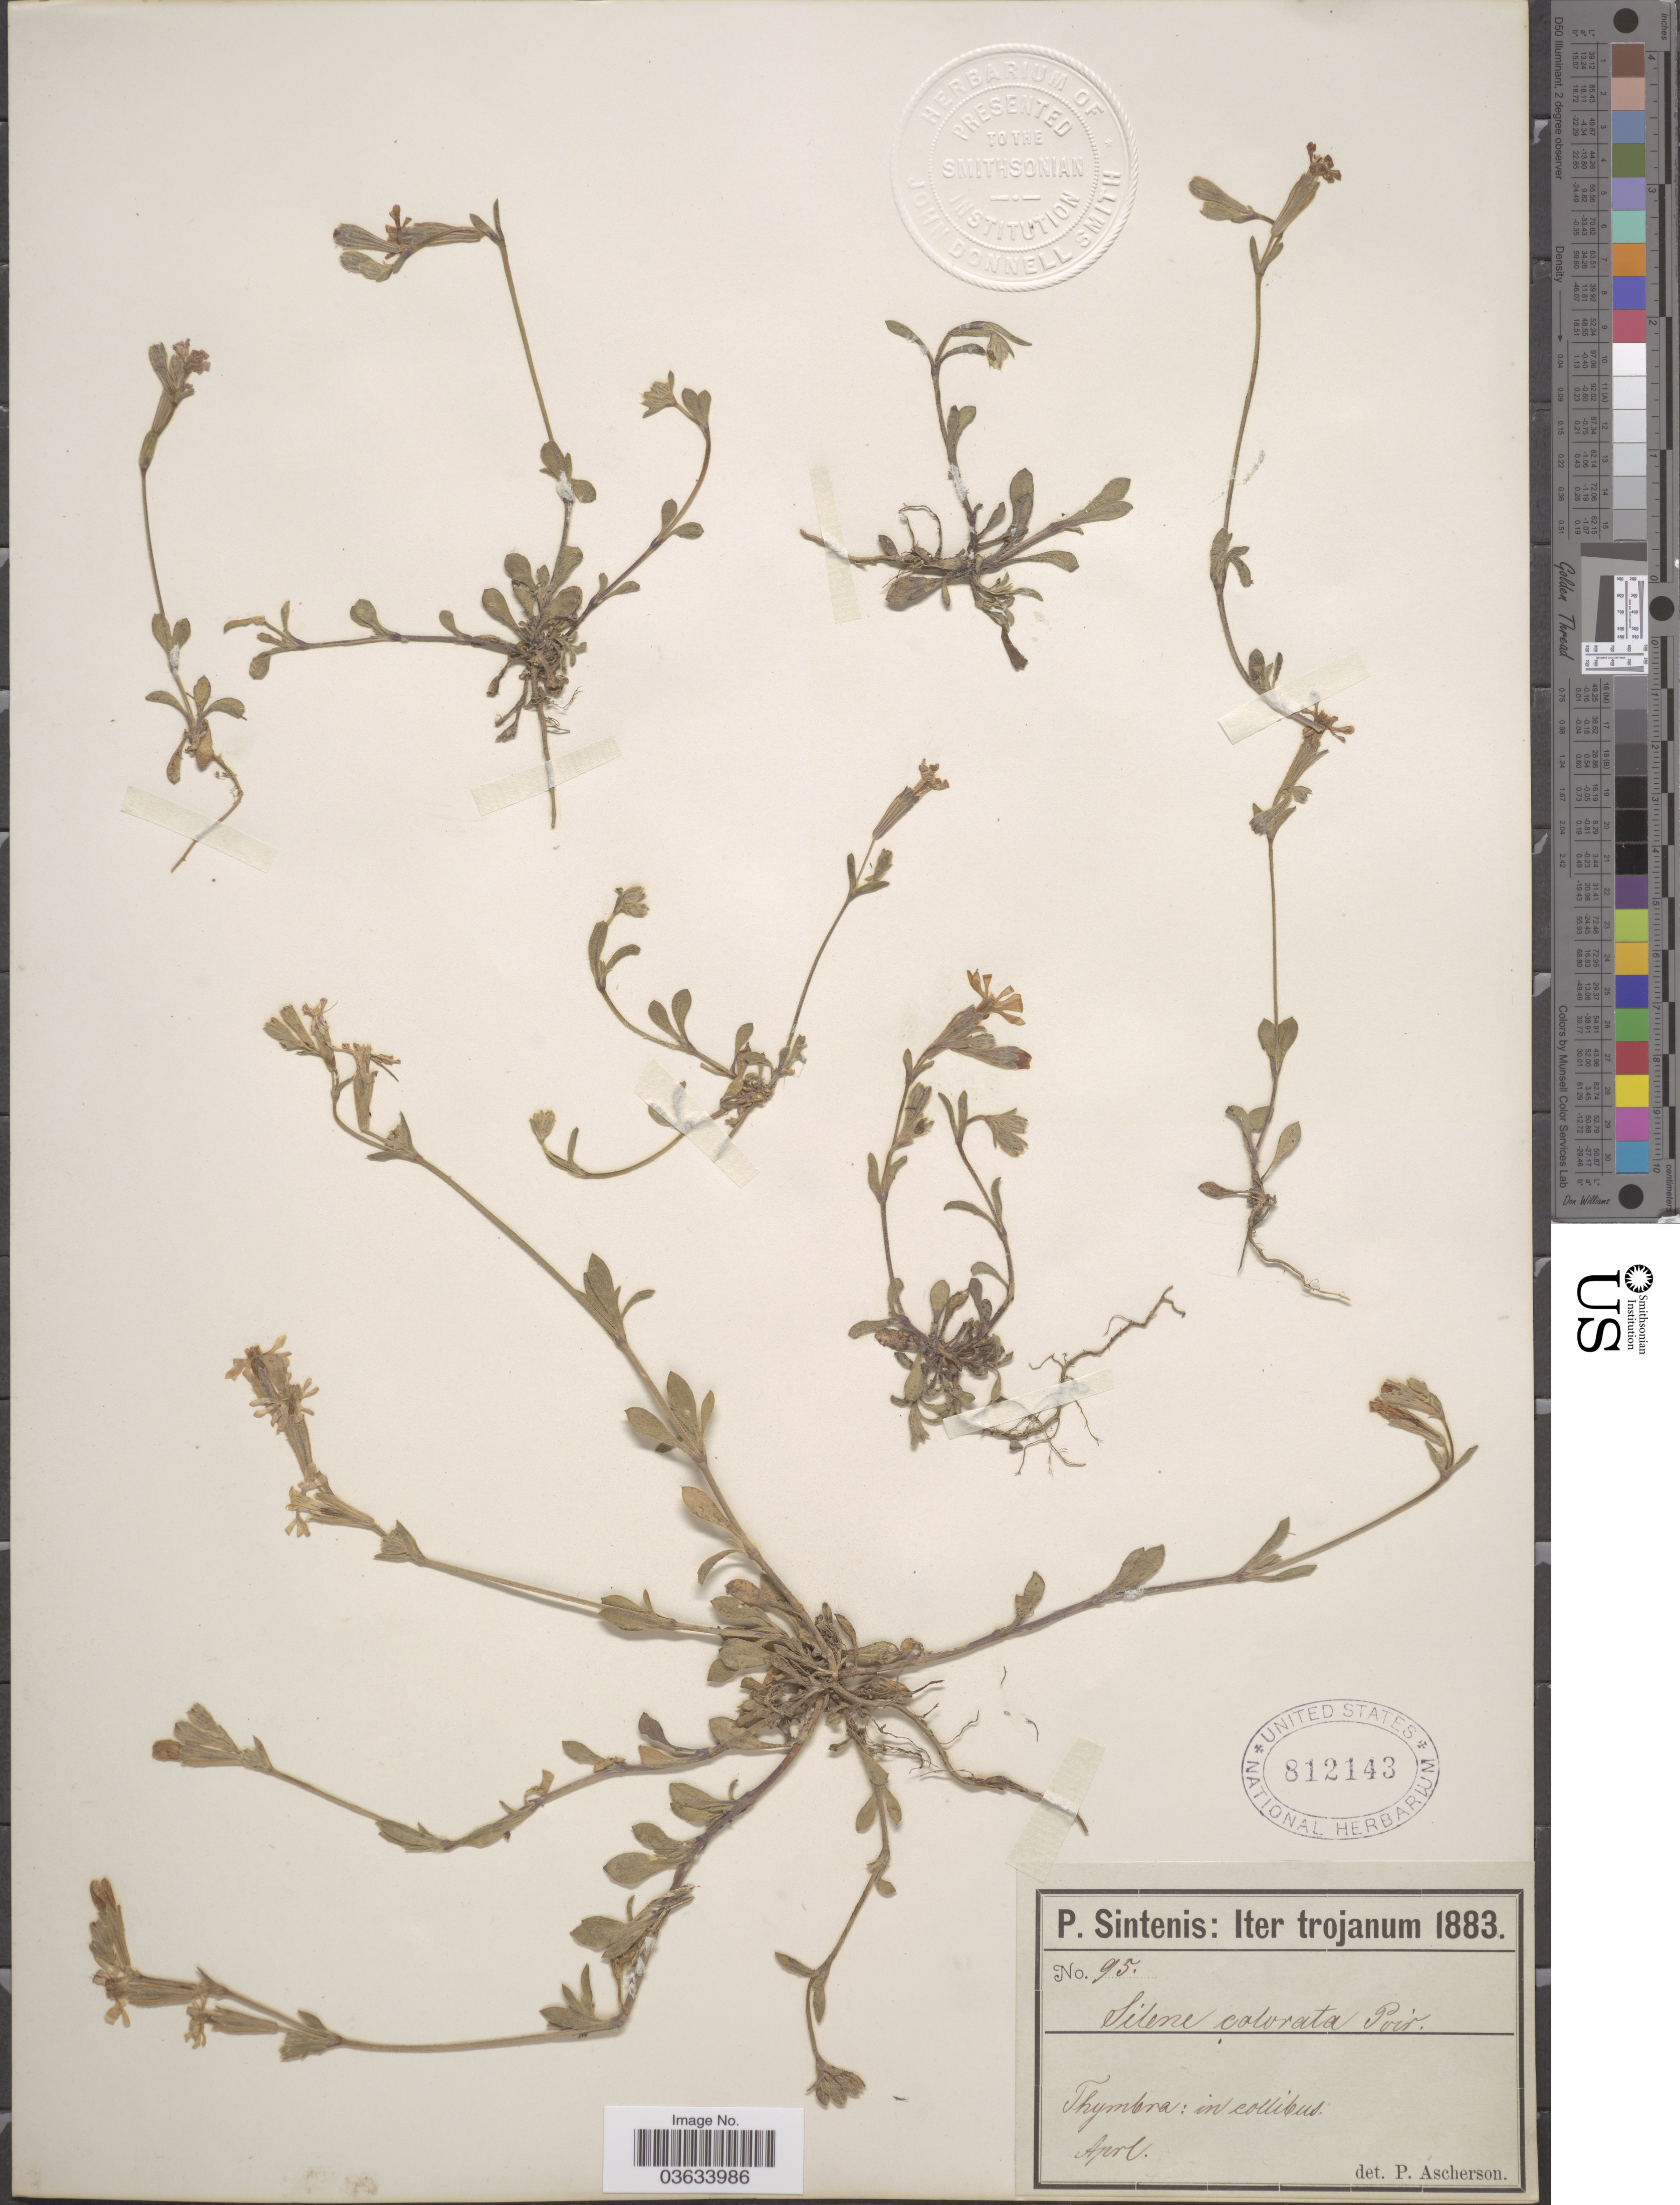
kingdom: Plantae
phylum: Tracheophyta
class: Magnoliopsida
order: Caryophyllales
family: Caryophyllaceae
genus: Silene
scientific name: Silene colorata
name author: Poir.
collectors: P. Sintenis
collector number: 95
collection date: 1883-04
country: Turkey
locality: Iter trojanum. Thymbra: in collibus.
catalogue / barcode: US 812143